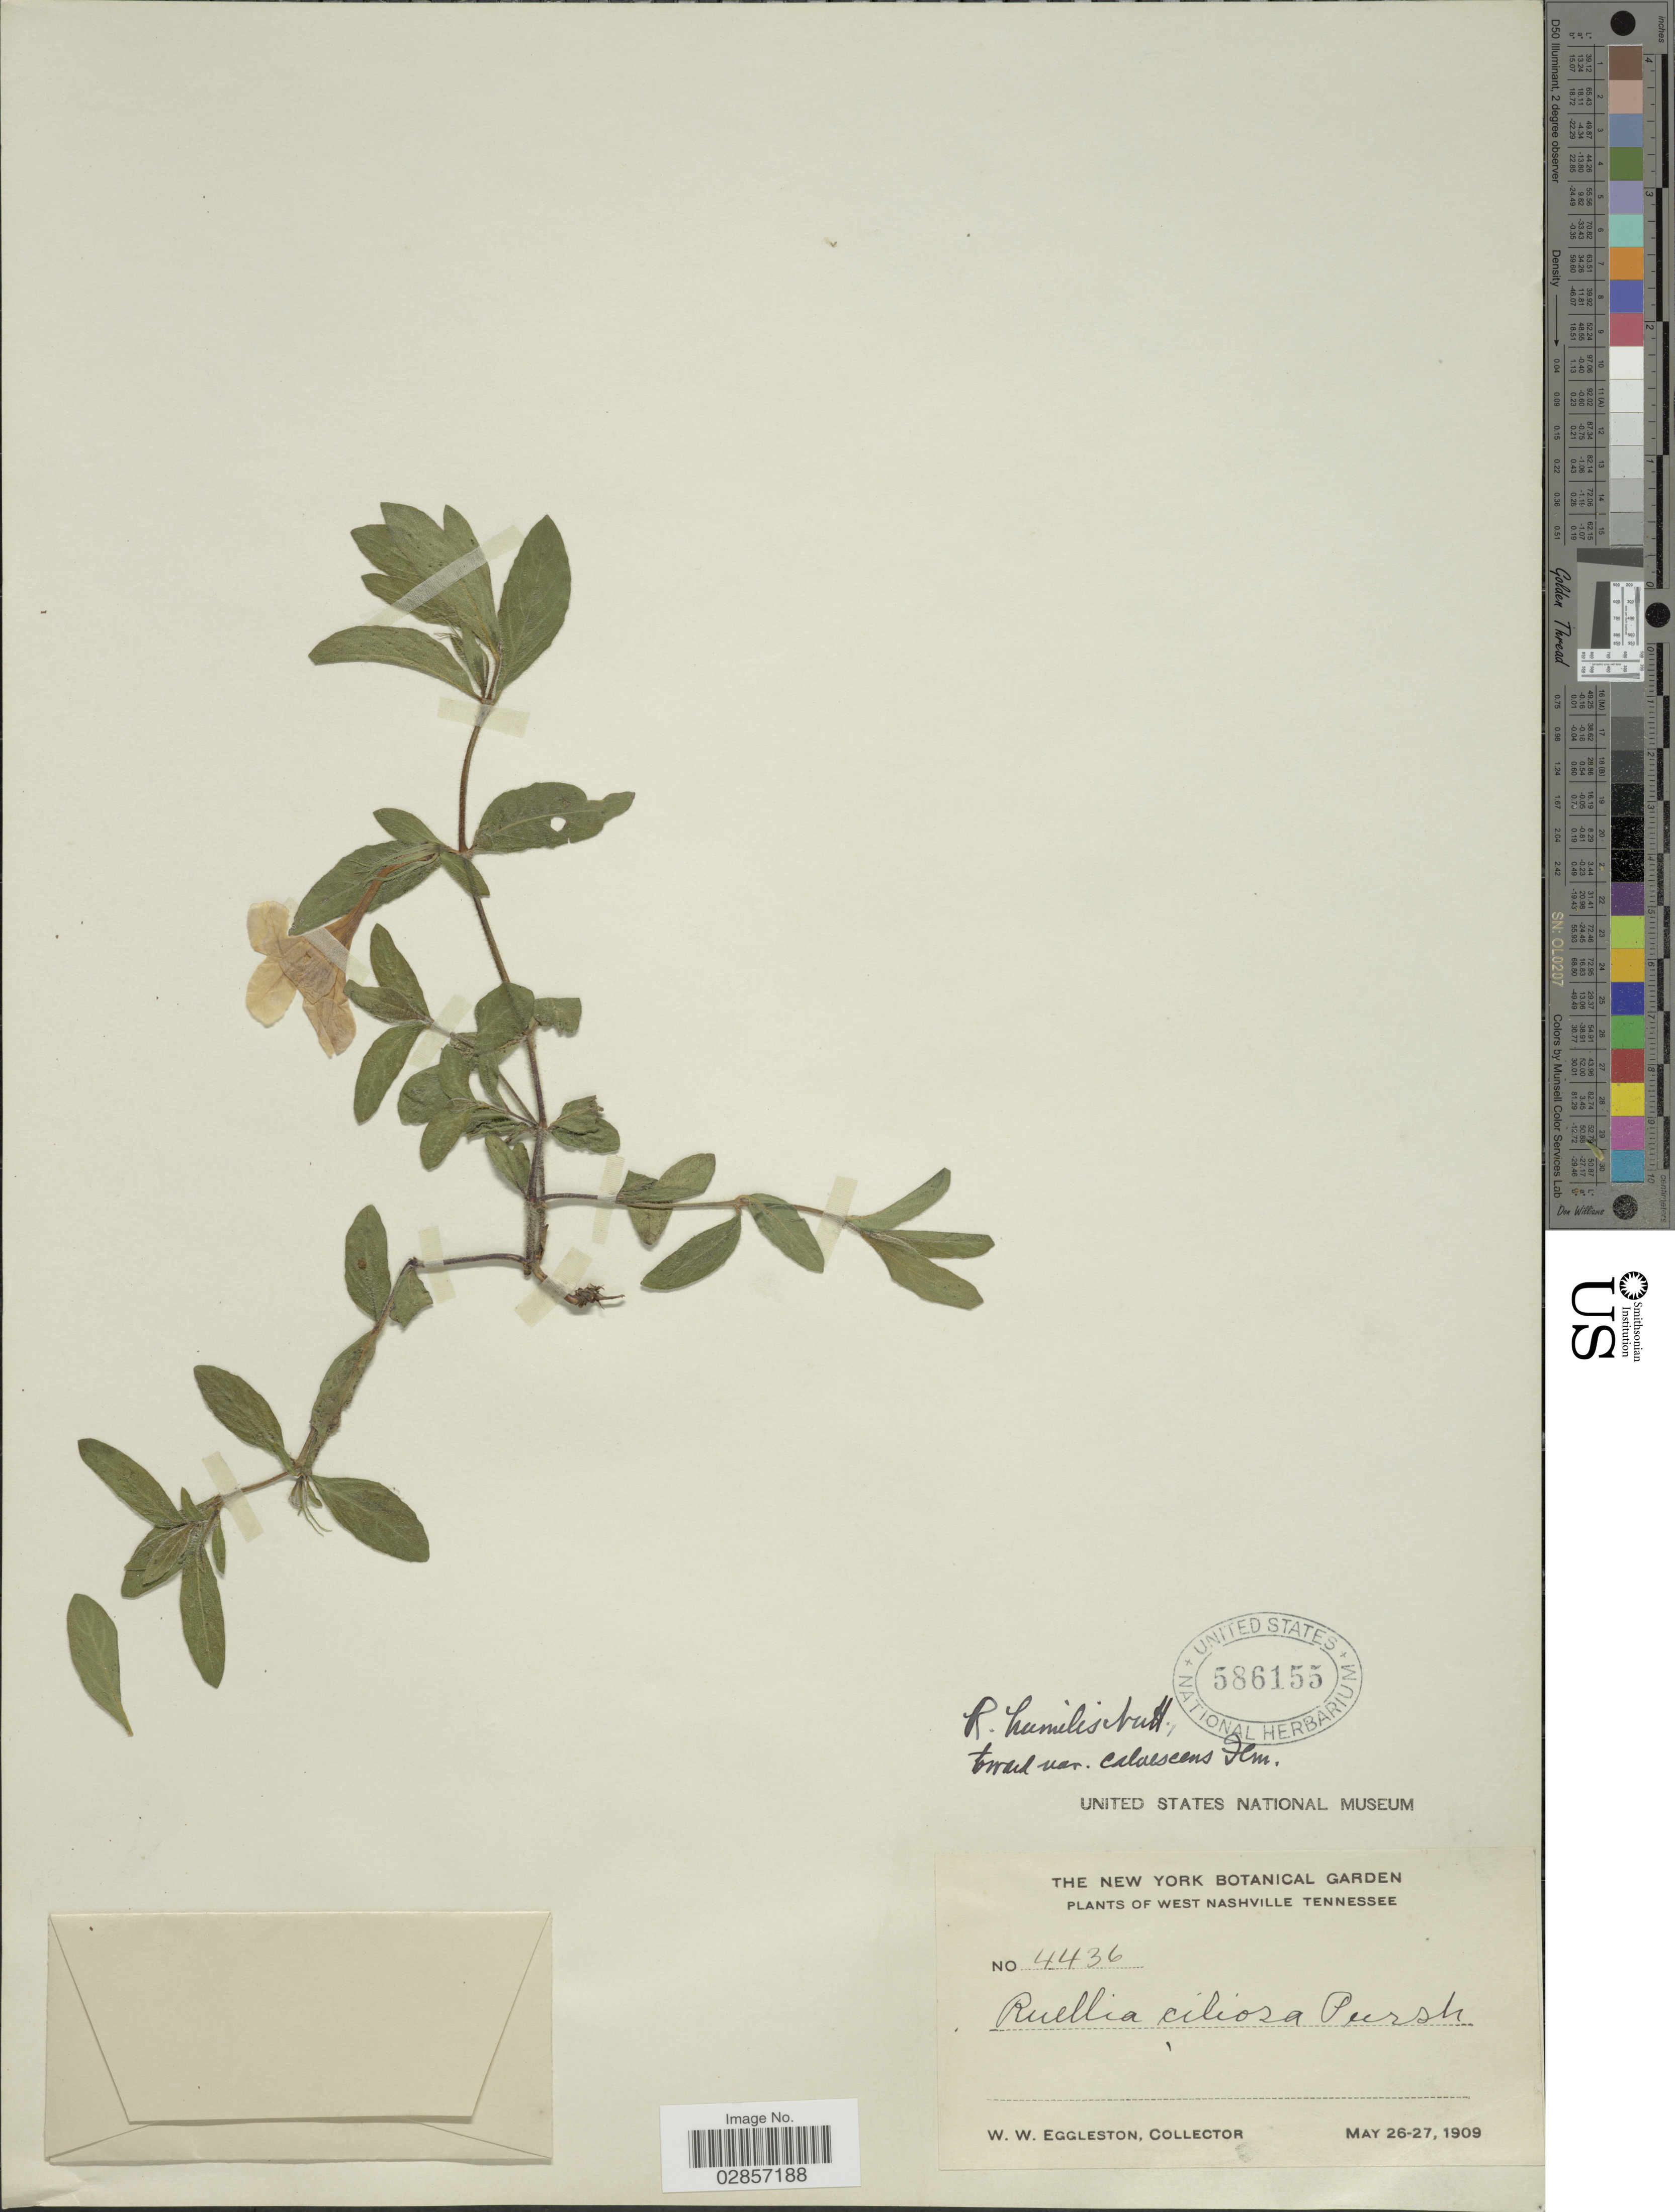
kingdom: Plantae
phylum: Tracheophyta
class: Magnoliopsida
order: Lamiales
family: Acanthaceae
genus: Ruellia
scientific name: Ruellia humilis var. calvescens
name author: Fernald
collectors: W. W. Eggleston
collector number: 4436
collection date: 1909-05-26/1909-05-27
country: United States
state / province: Tennessee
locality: West Nashville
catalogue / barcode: US 586155